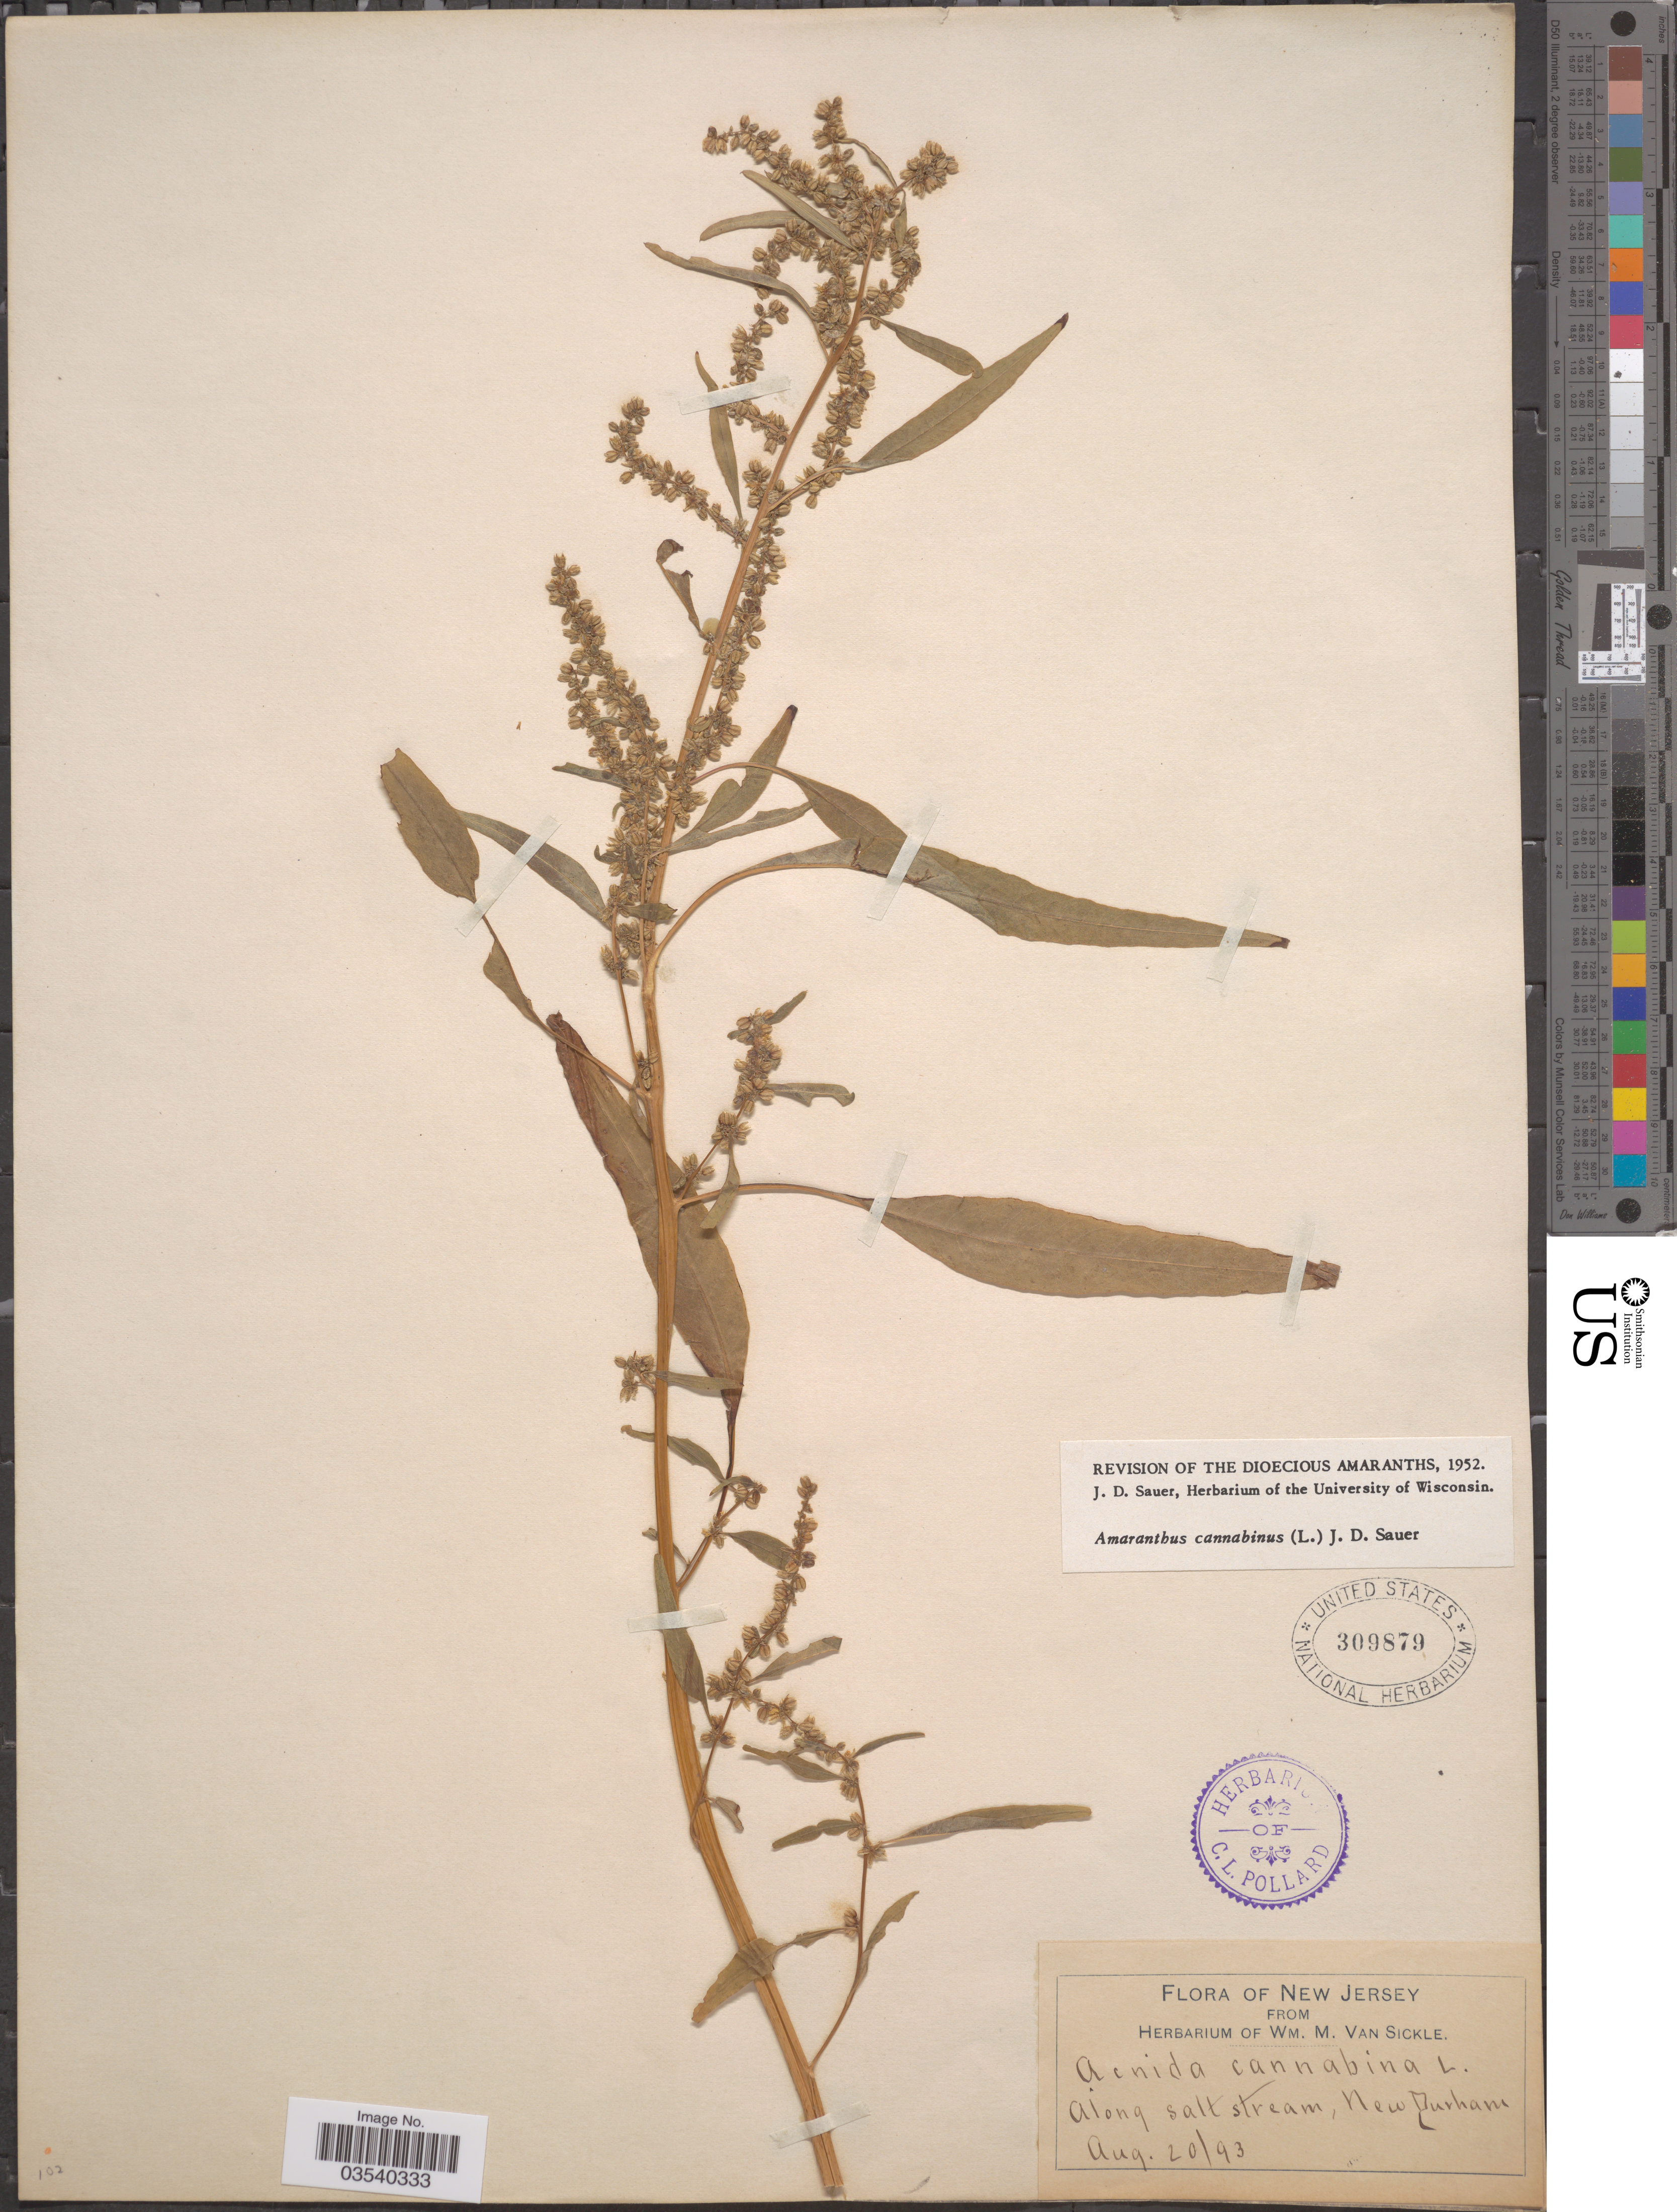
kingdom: Plantae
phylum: Tracheophyta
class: Magnoliopsida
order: Caryophyllales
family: Amaranthaceae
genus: Amaranthus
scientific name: Amaranthus cannabinus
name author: (L.) E.G. F. Sauer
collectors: ex herb. Wm. M. Van Sickle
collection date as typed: Transcribed d/m/y: 20/8/93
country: United States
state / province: New Jersey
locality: Along salt stream, New Durham.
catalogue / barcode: US 309879